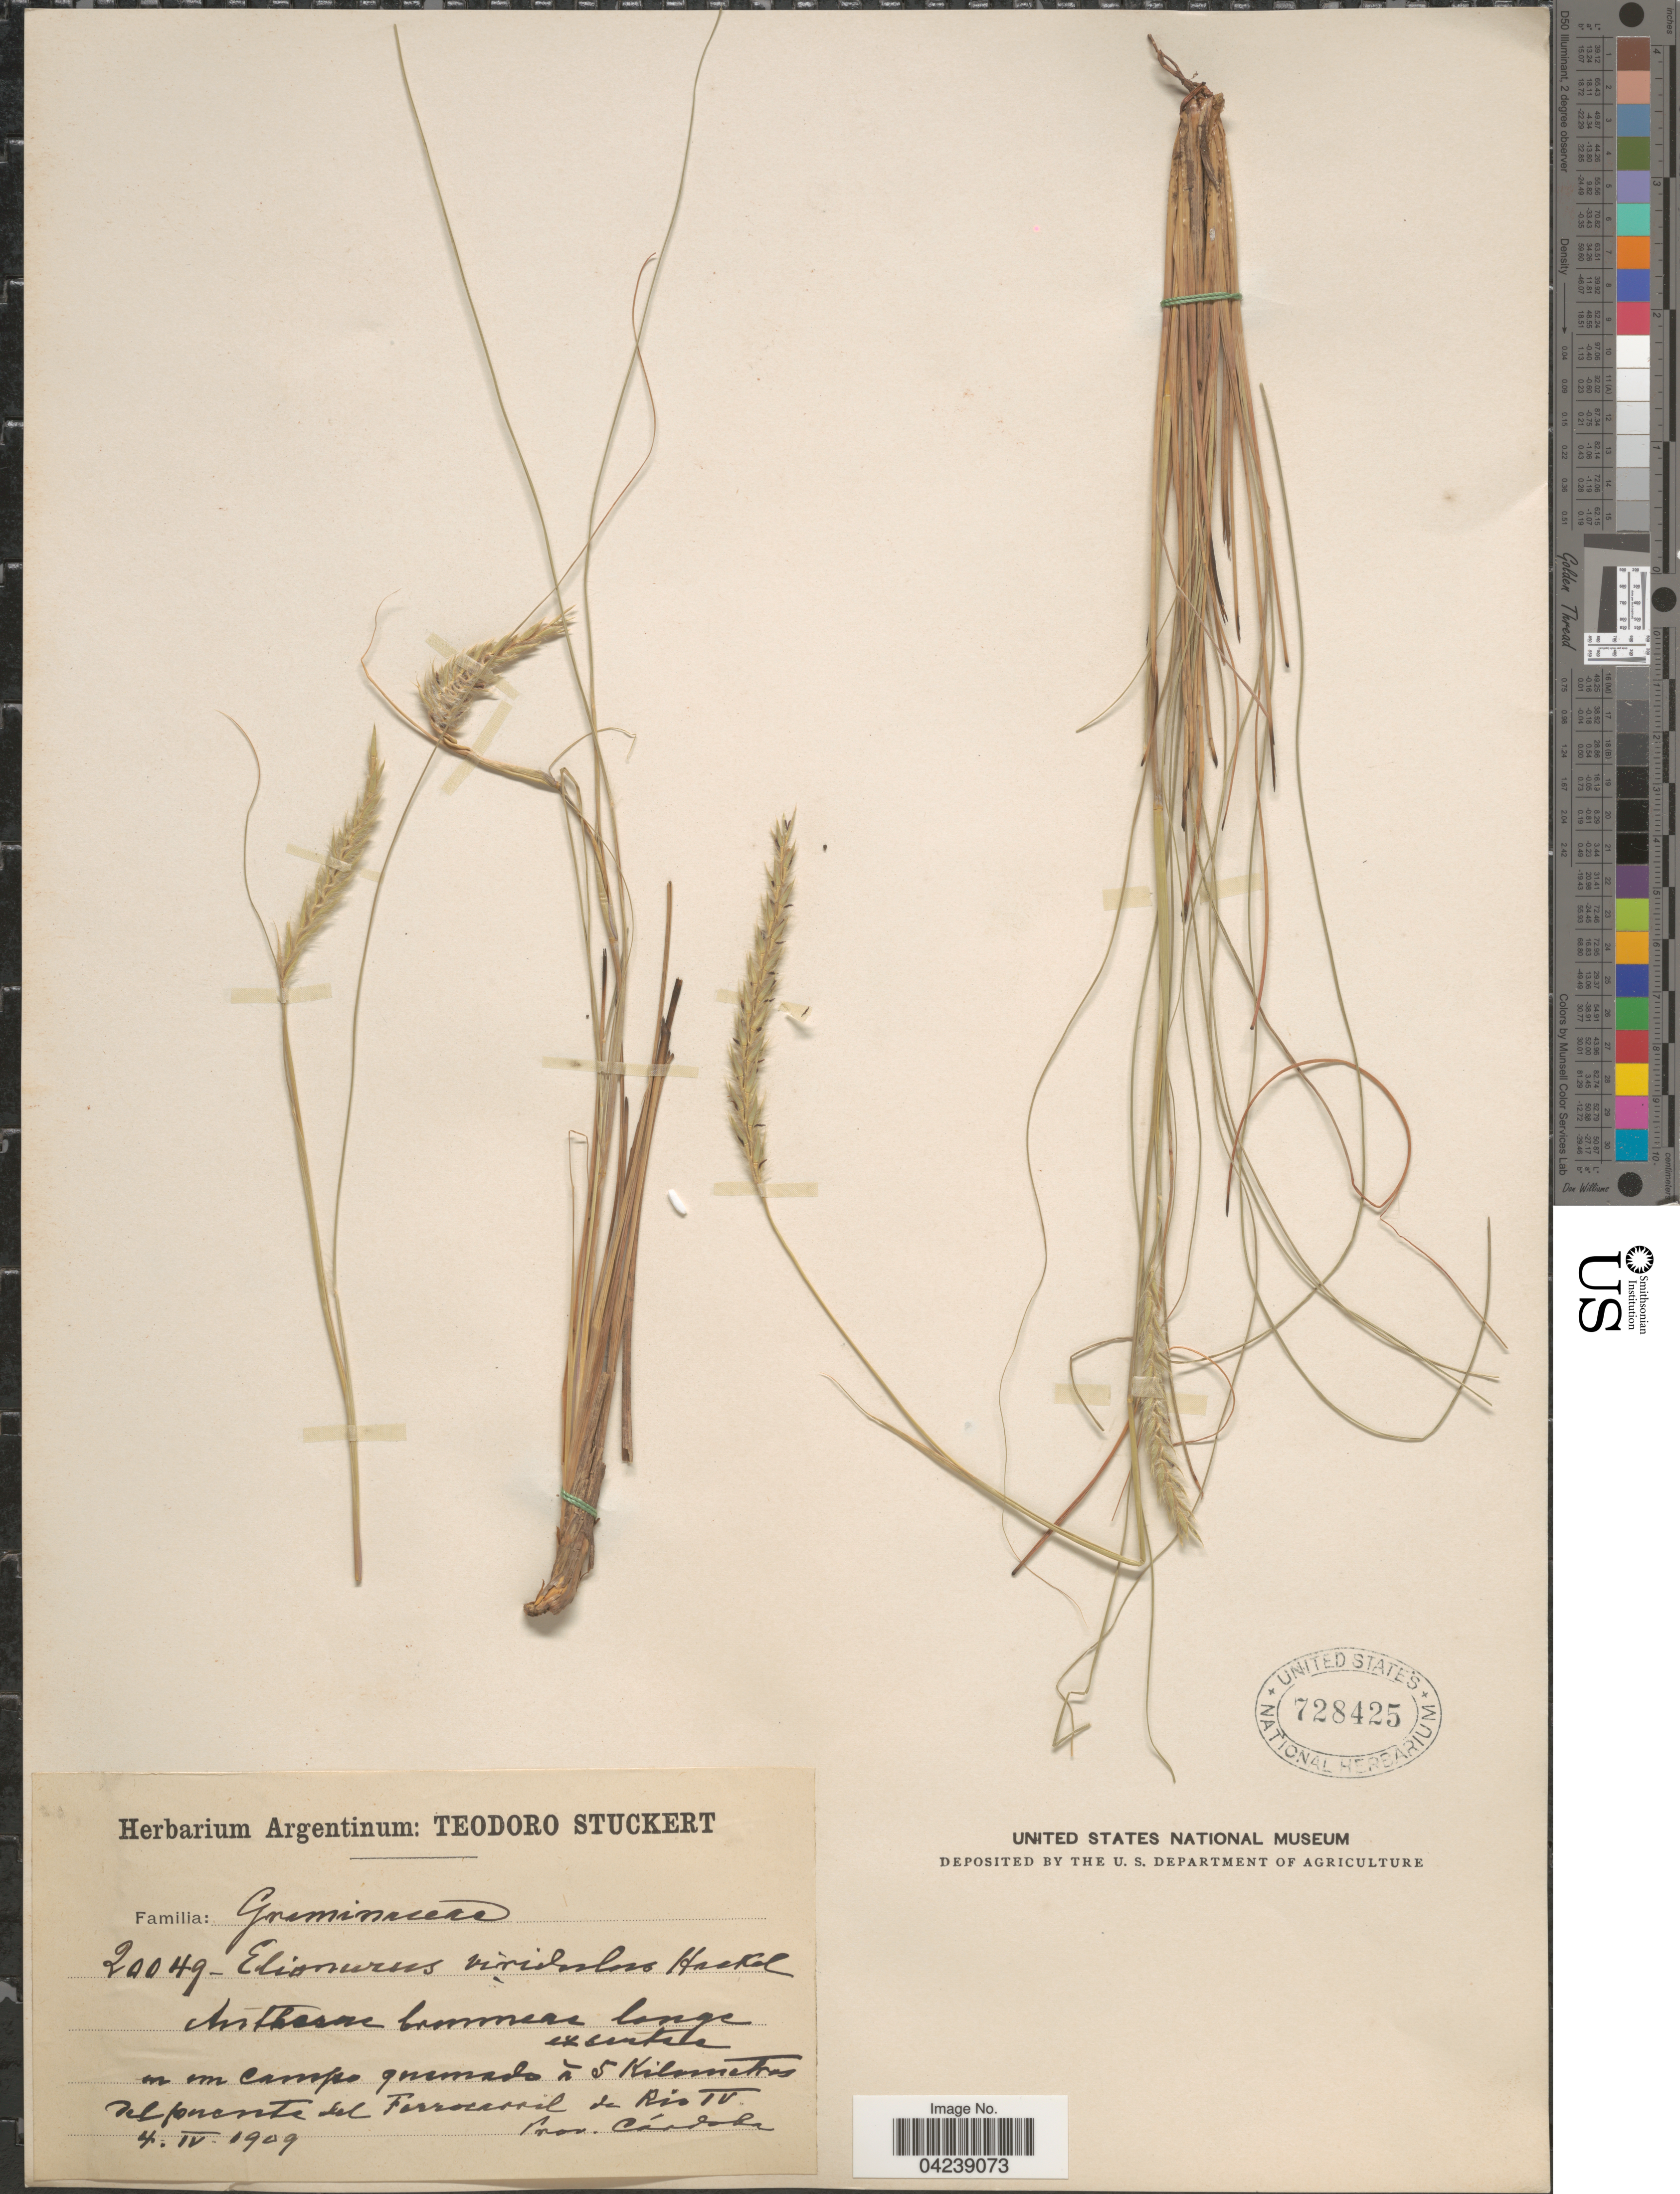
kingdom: Plantae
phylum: Tracheophyta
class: Liliopsida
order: Poales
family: Poaceae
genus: Elionurus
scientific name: Elionurus muticus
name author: (Spreng.) Kuntze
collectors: T. Stuckert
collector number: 20049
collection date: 1909-04-04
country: Argentina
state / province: Cordoba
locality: En em campo quemado á 5 Kilometros del puente del Ferrocarril da Rio IV.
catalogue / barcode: US 728425